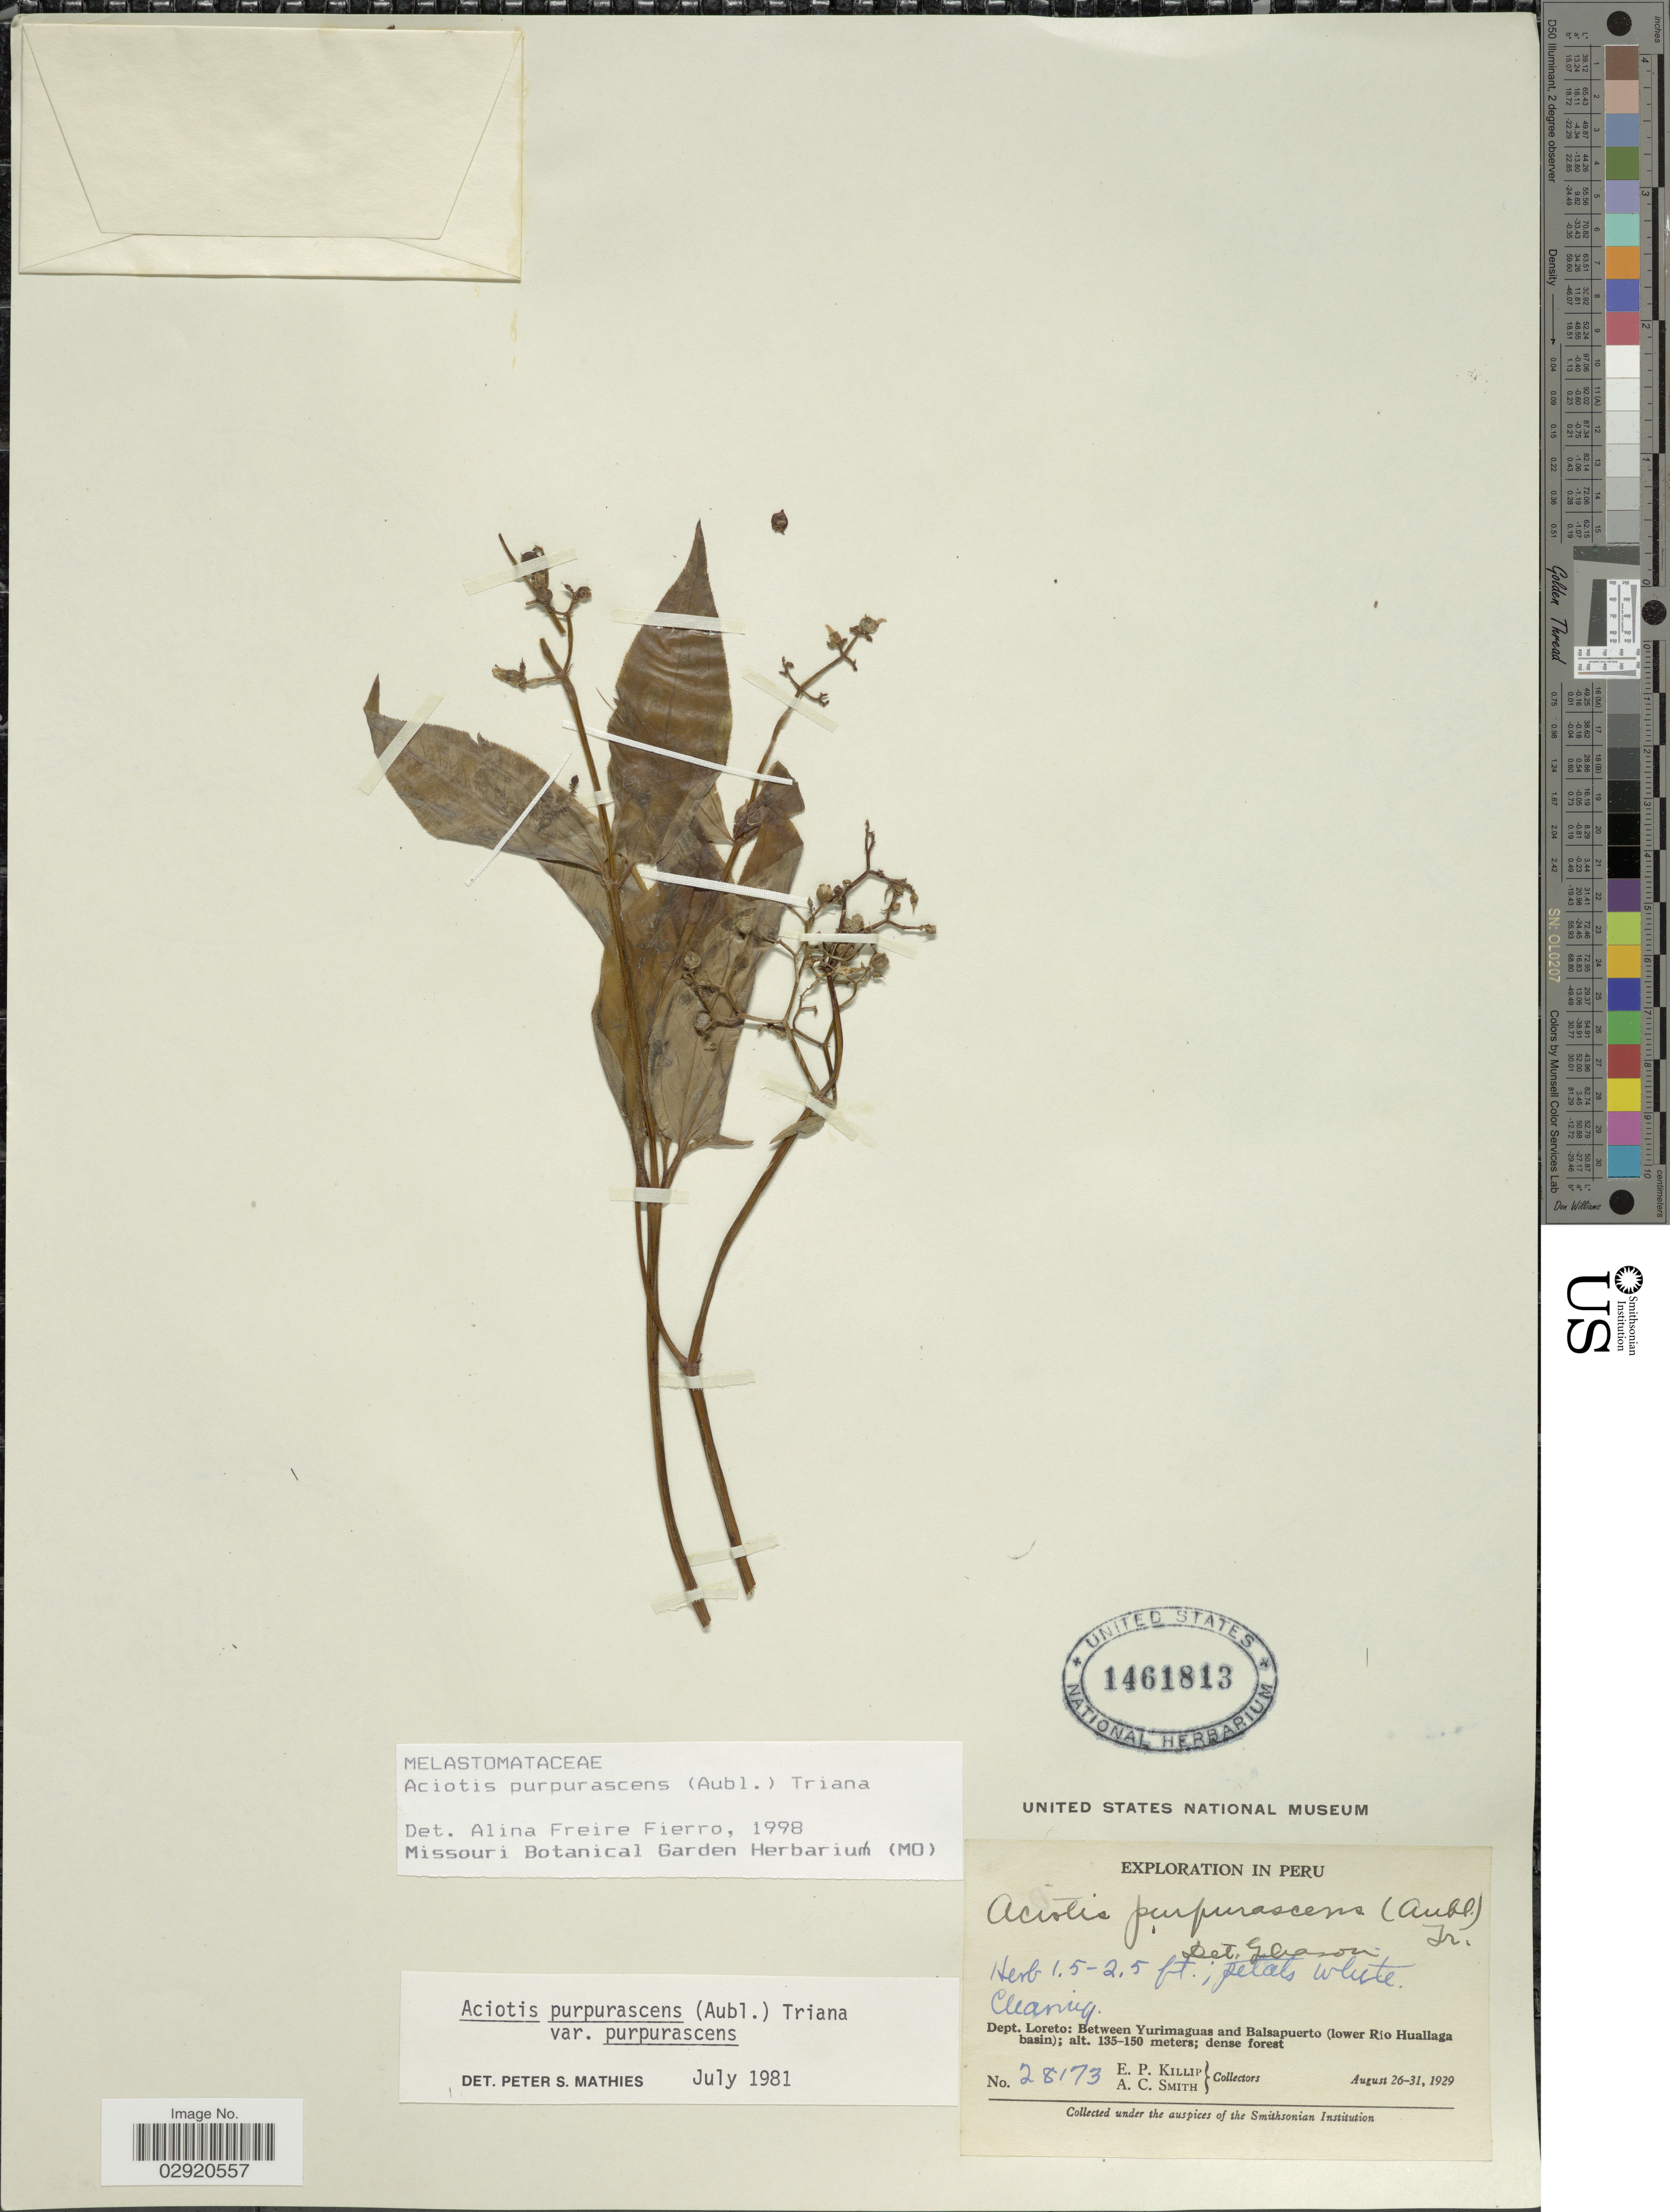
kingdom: Plantae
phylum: Tracheophyta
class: Magnoliopsida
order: Myrtales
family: Melastomataceae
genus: Aciotis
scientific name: Aciotis purpurascens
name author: (Aubl.) Triana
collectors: E. P. Killip & A. C. Smith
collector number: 28173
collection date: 1929-08-26/1929-08-31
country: Peru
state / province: Loreto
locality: Dept. Loreto: Between Yurimaguas and Balsapuerto (lower Río Huallaga basin).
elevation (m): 135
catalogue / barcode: US 1461813